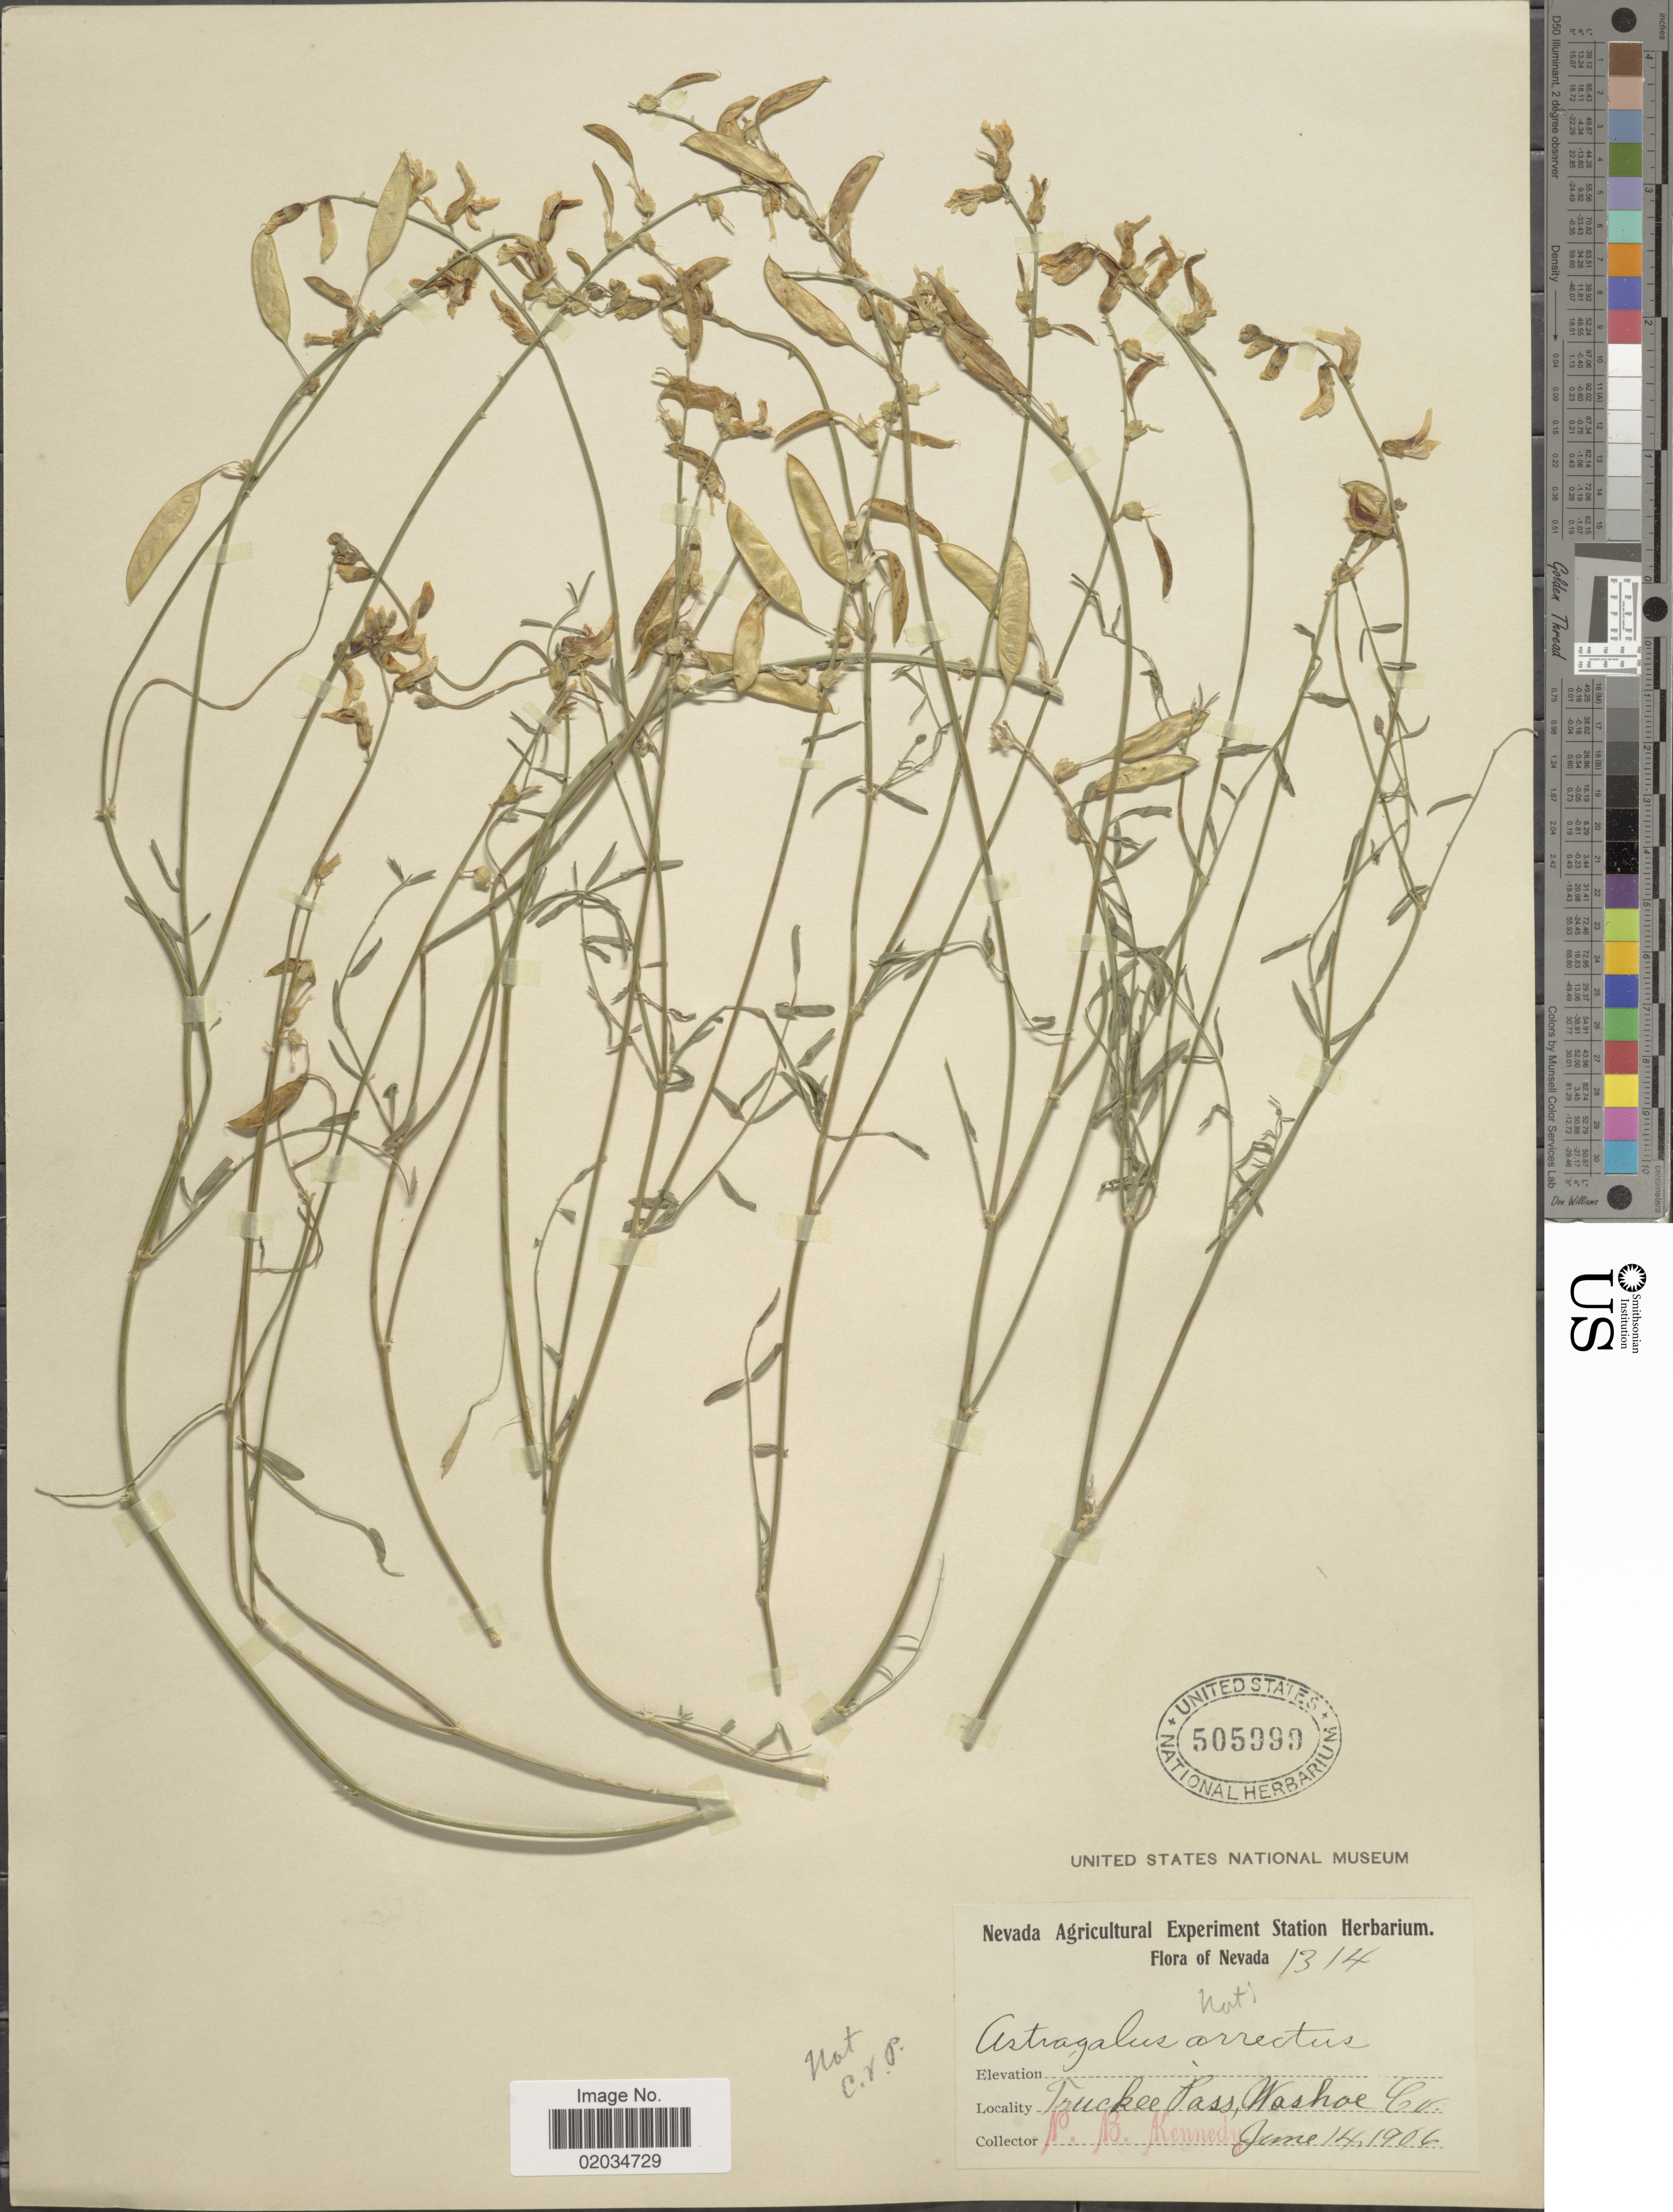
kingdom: Plantae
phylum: Tracheophyta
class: Magnoliopsida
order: Fabales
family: Fabaceae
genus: Astragalus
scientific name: Astragalus stenophyllus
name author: Torr. & A. Gray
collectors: P. B. Kennedy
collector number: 1314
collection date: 1904-06-14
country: United States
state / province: Nevada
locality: Truckee Pass, Washoe Co.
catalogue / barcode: US 505999